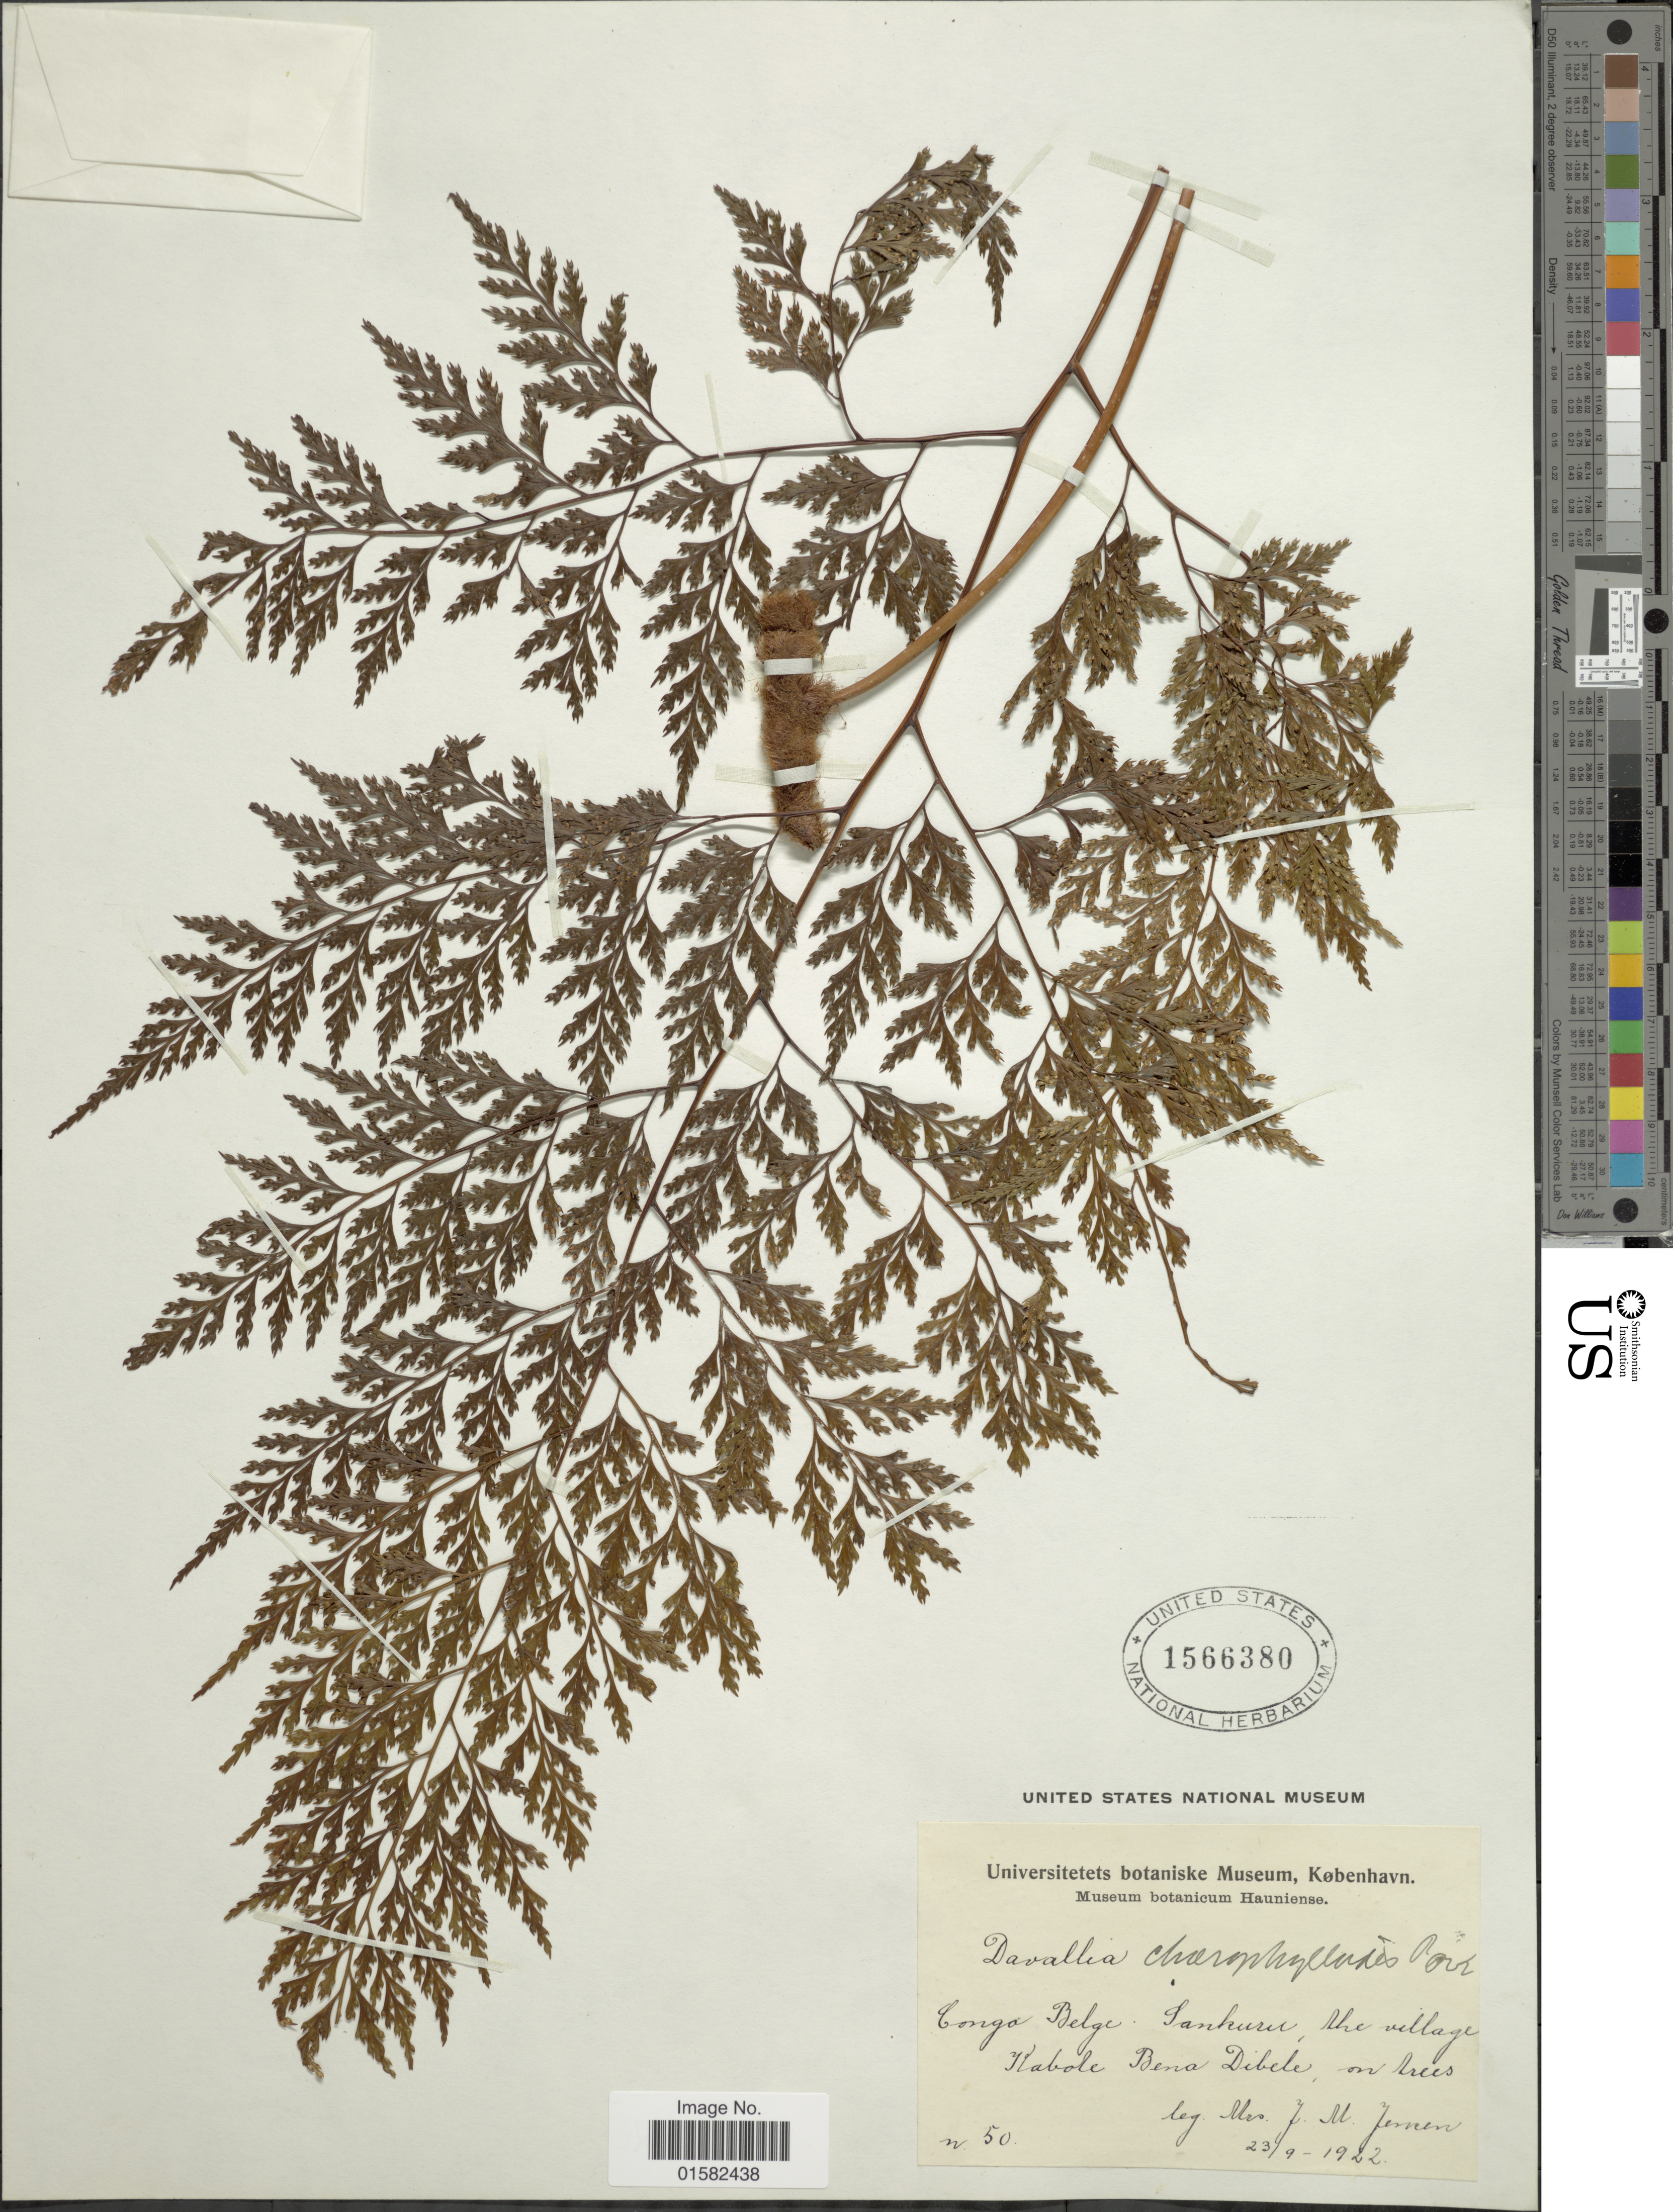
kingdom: Plantae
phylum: Tracheophyta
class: Polypodiopsida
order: Polypodiales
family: Davalliaceae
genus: Wibelia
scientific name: Wibelia denticulata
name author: (Burm. f.) M. Kato & Tsutsumi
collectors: J. Jensen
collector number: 50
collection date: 1922-09-23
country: Congo, Democratic Republic of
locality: Sankuru, the Village Kabote Bena Debele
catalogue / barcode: US 1566380